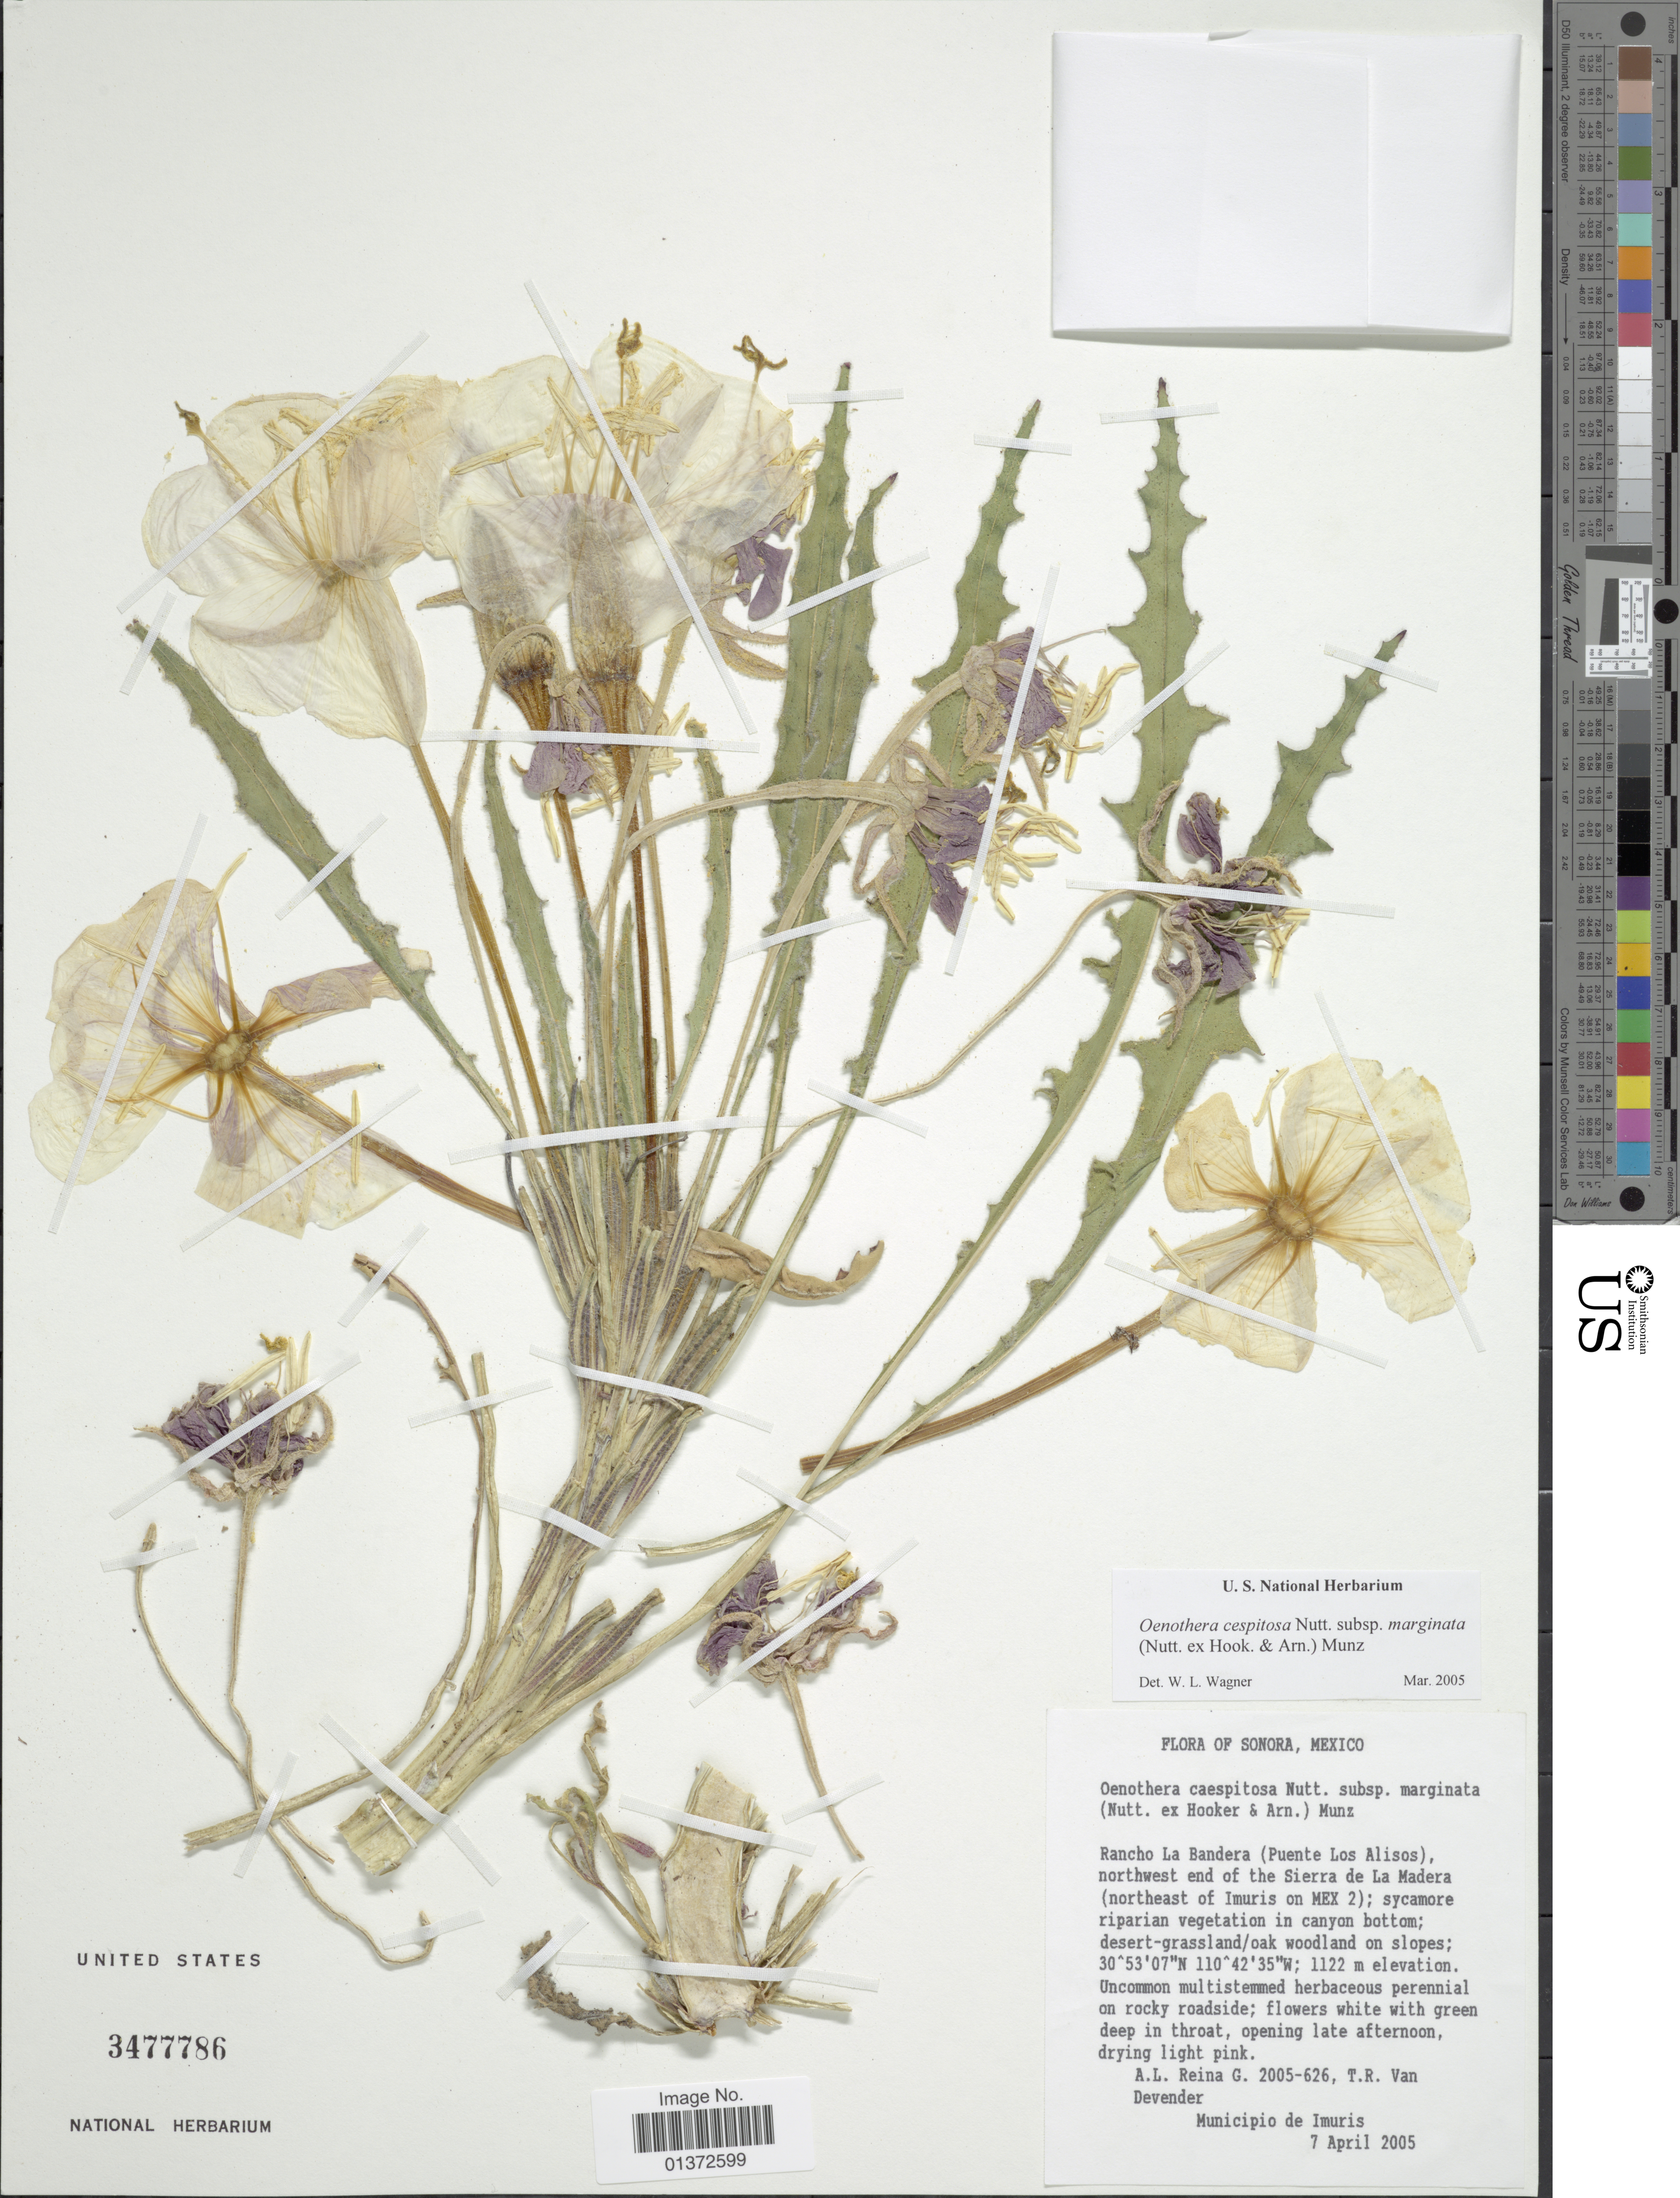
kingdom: Plantae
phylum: Tracheophyta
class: Magnoliopsida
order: Myrtales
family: Onagraceae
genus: Oenothera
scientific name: Oenothera cespitosa subsp. marginata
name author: (Nutt. ex Hook. & Arn.) Munz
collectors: A. L. Reina G. & T. R. Van Devender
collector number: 2005-626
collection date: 2005-04-07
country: Mexico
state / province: Sonora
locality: Rancho La Bandera (Puente Los Alisos), northwest end of the Sierra de La Madera (northeast of Imuris on MEX 2), Municipio de Imuris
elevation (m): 1122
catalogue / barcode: US 3477786